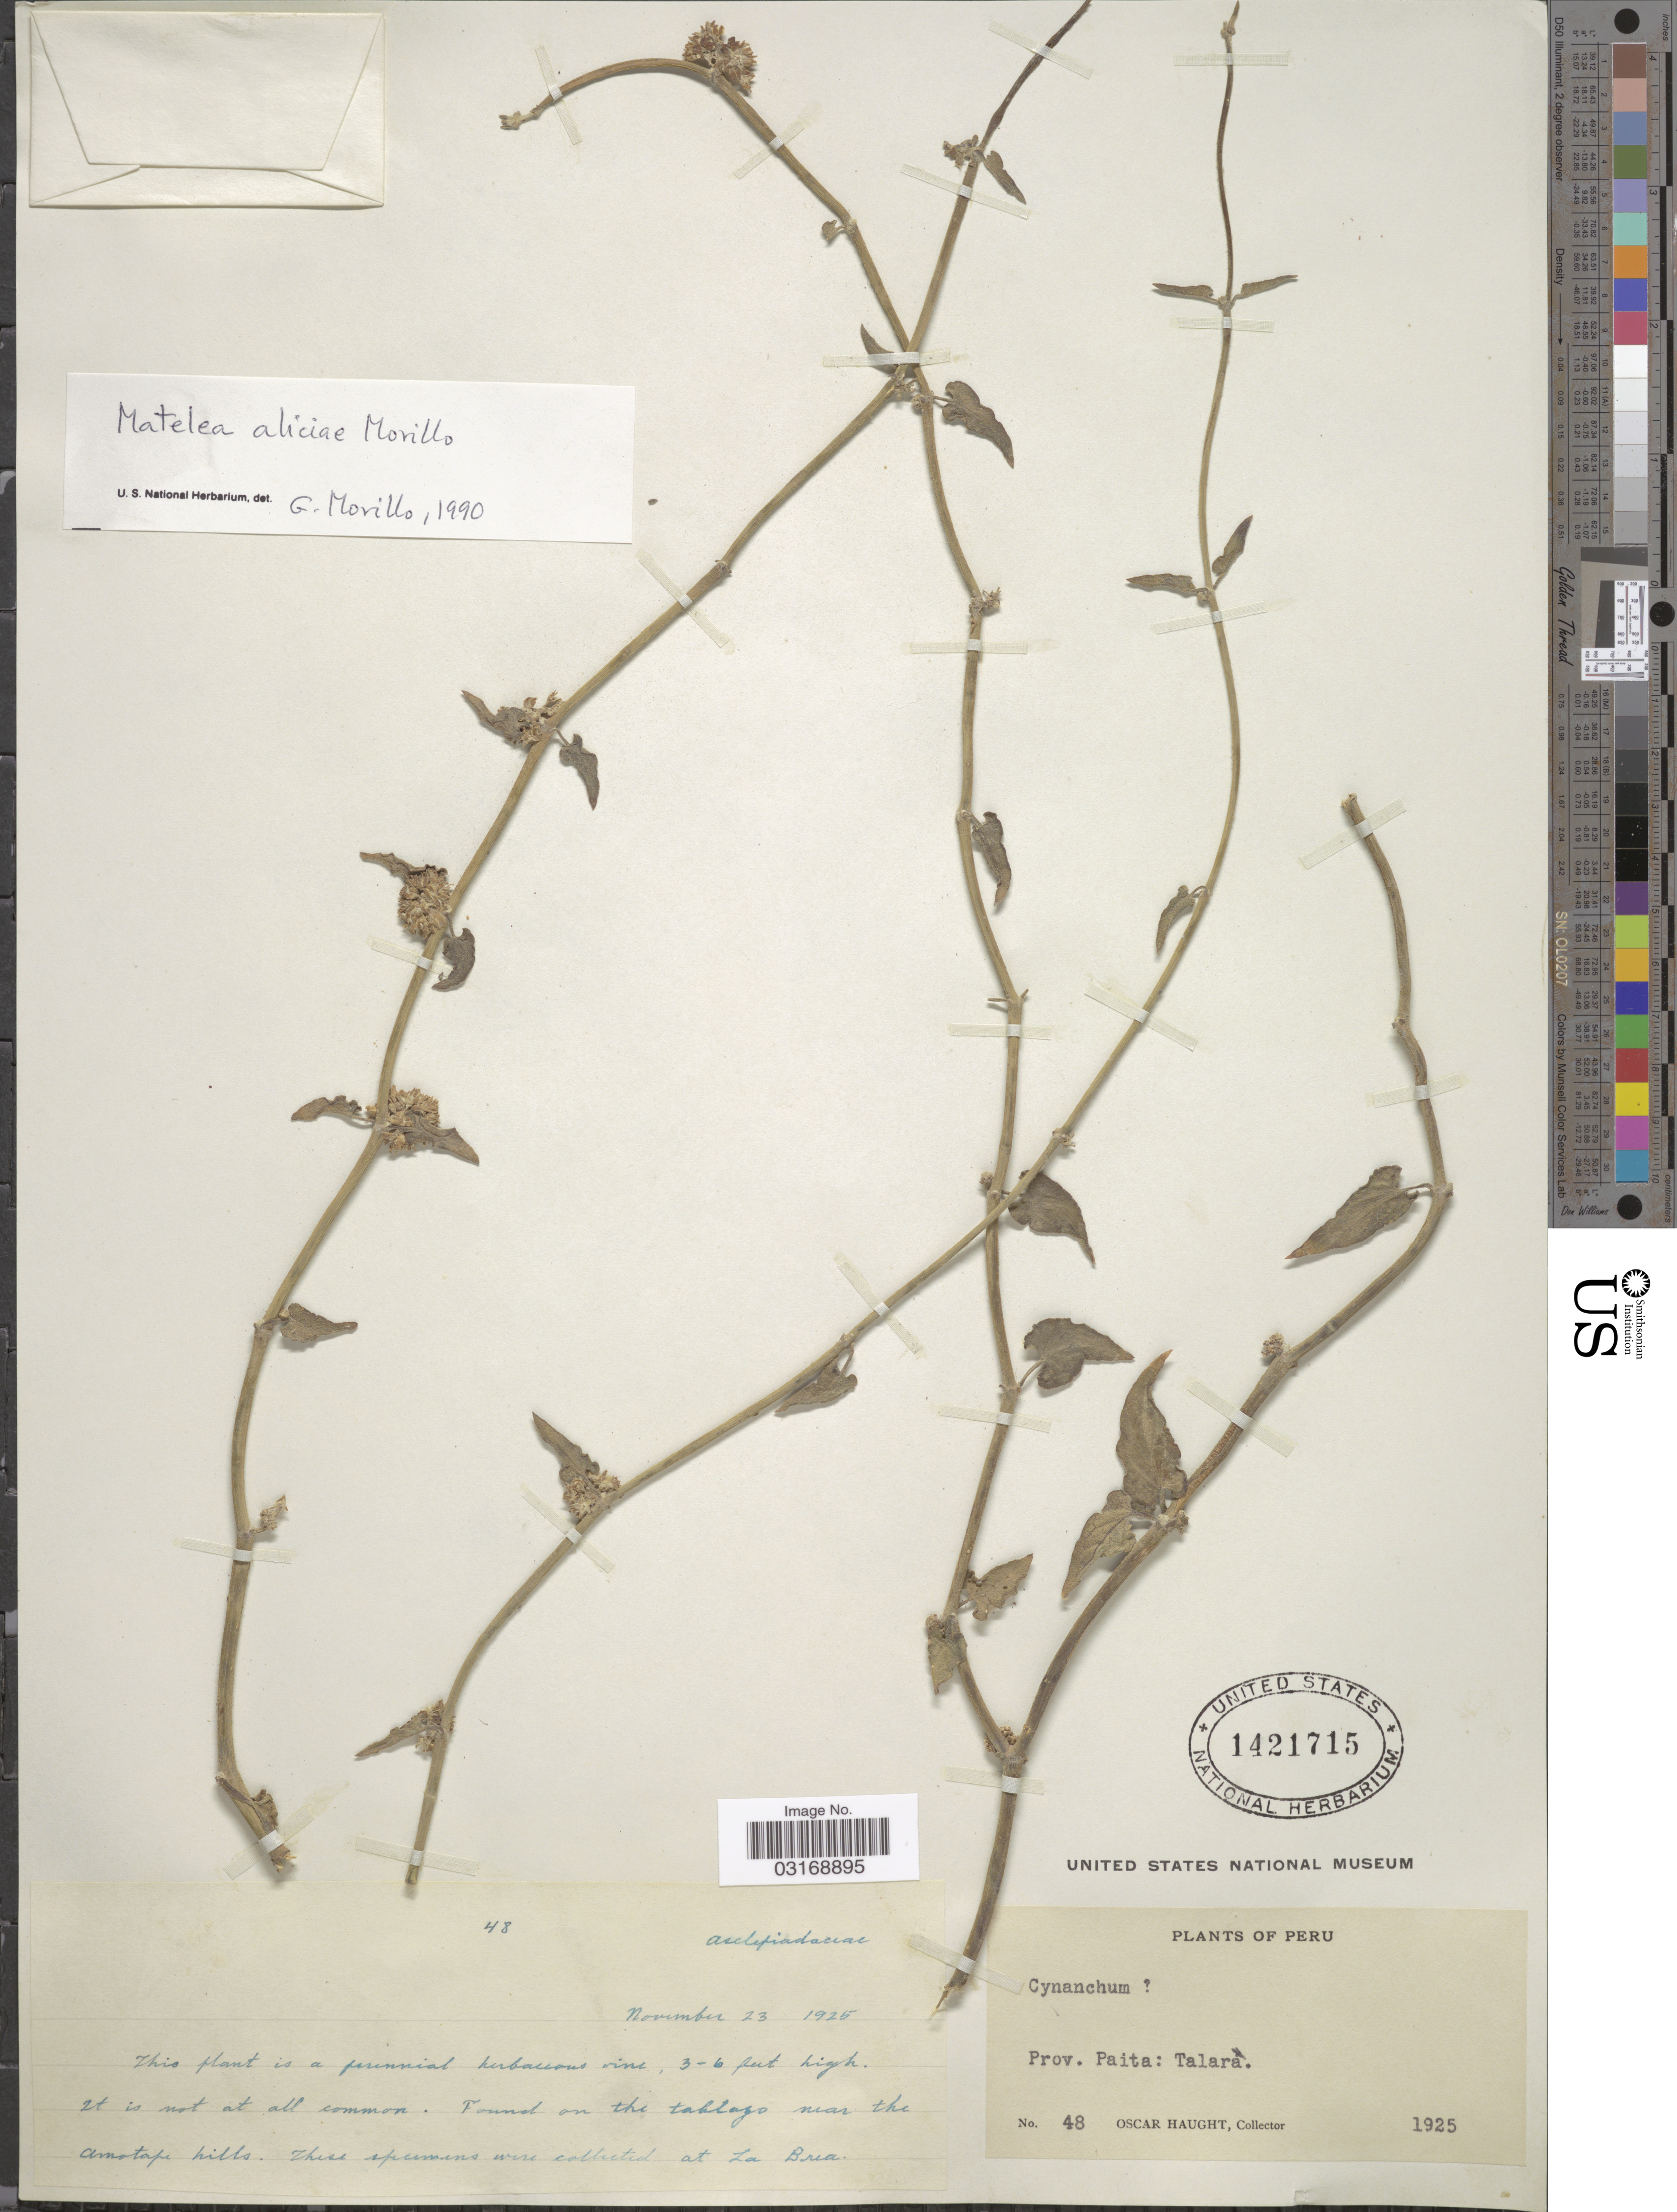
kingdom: Plantae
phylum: Tracheophyta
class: Magnoliopsida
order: Gentianales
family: Apocynaceae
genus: Matelea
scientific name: Matelea aliciae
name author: Morillo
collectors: O. L. Haught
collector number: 48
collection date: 1925-11-23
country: Peru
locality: Prov. Paita: Talarà. Near the Amotape hills. At La Brua. [unsure placement]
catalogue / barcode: US 1421715